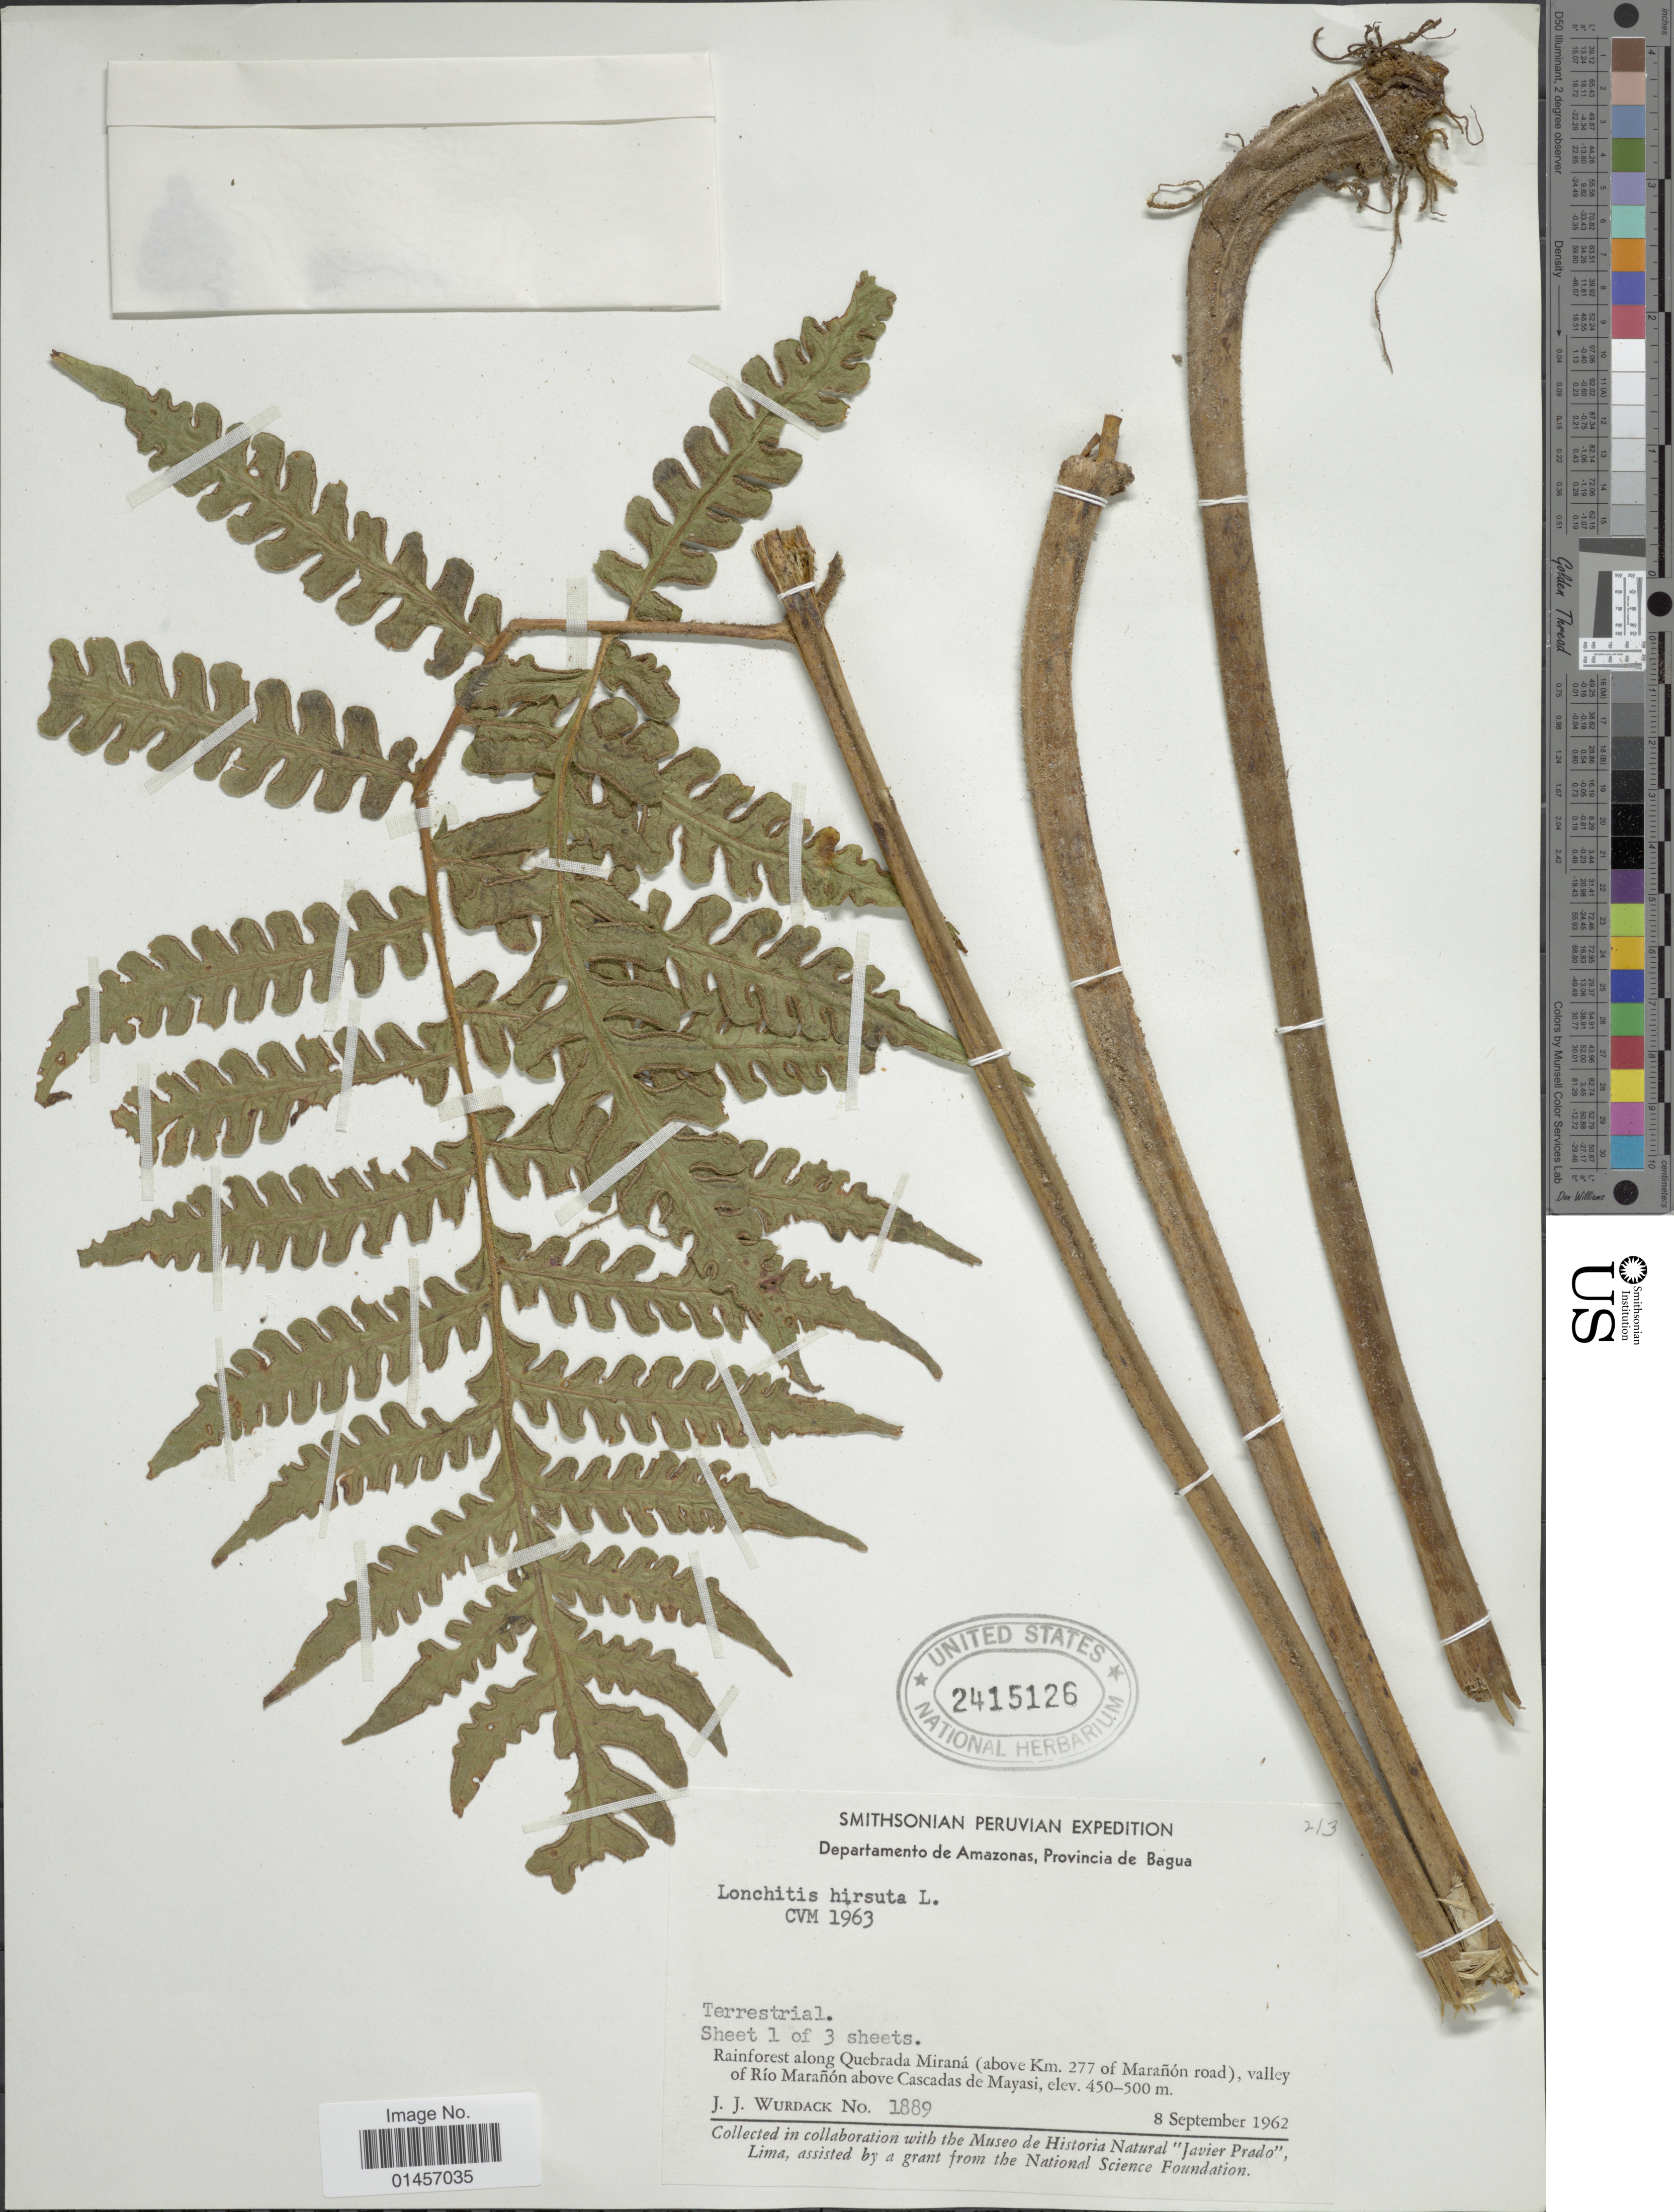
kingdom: Plantae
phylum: Tracheophyta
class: Polypodiopsida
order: Polypodiales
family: Lonchitidaceae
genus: Lonchitis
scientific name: Lonchitis hirsuta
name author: L.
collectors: J. J. Wurdack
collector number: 1889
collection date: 1962-09-08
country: Peru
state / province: Amazonas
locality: Departmento de Amazonas, Provincia de Bagua. Rainforest along Quebrada Mirana (above Km. 277 of Maranon road, valley of Rio Maranon above Cascadas de Mayasi.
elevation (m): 450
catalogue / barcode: US 2415126